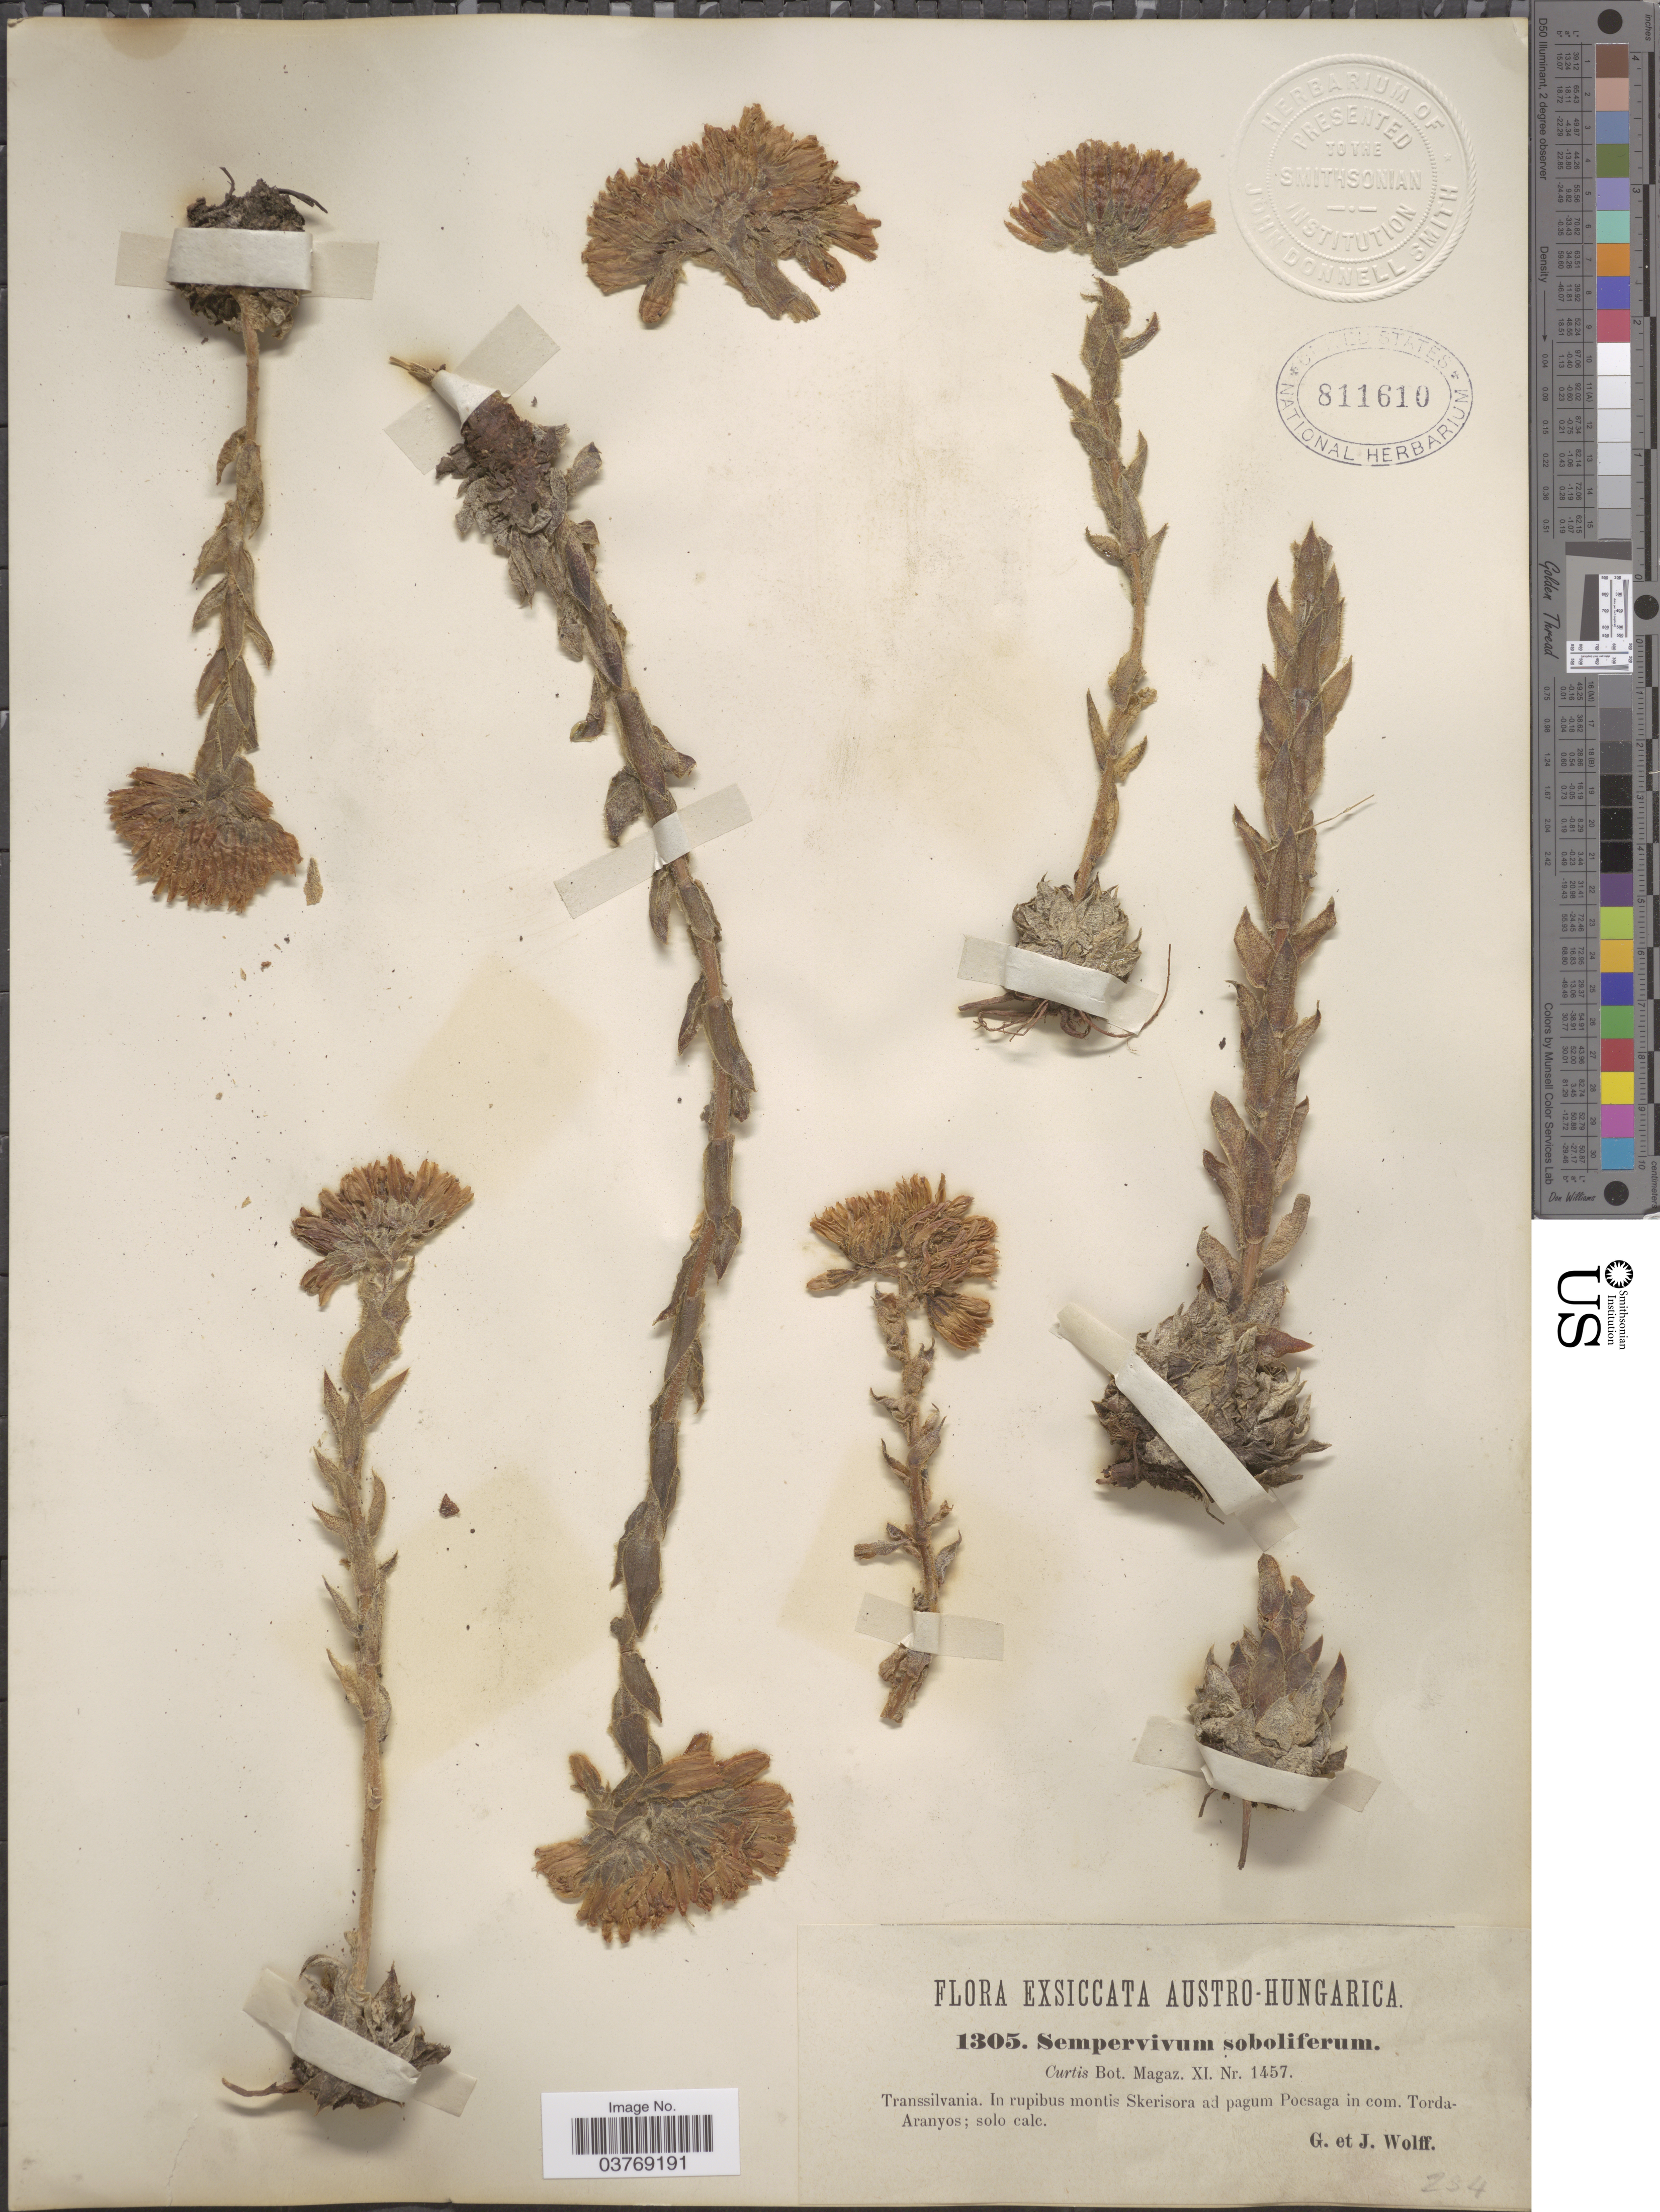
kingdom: Plantae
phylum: Tracheophyta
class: Magnoliopsida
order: Saxifragales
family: Crassulaceae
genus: Sempervivum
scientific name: Sempervivum soboliferum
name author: Sims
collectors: G. Wolff & J. Wolff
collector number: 1305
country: Romania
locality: Austro- Hungarica. Transsilvania. In rupibus montis Skerisora ad pagum Pocsaga in com. Torda-Aranyos.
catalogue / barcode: US 811610